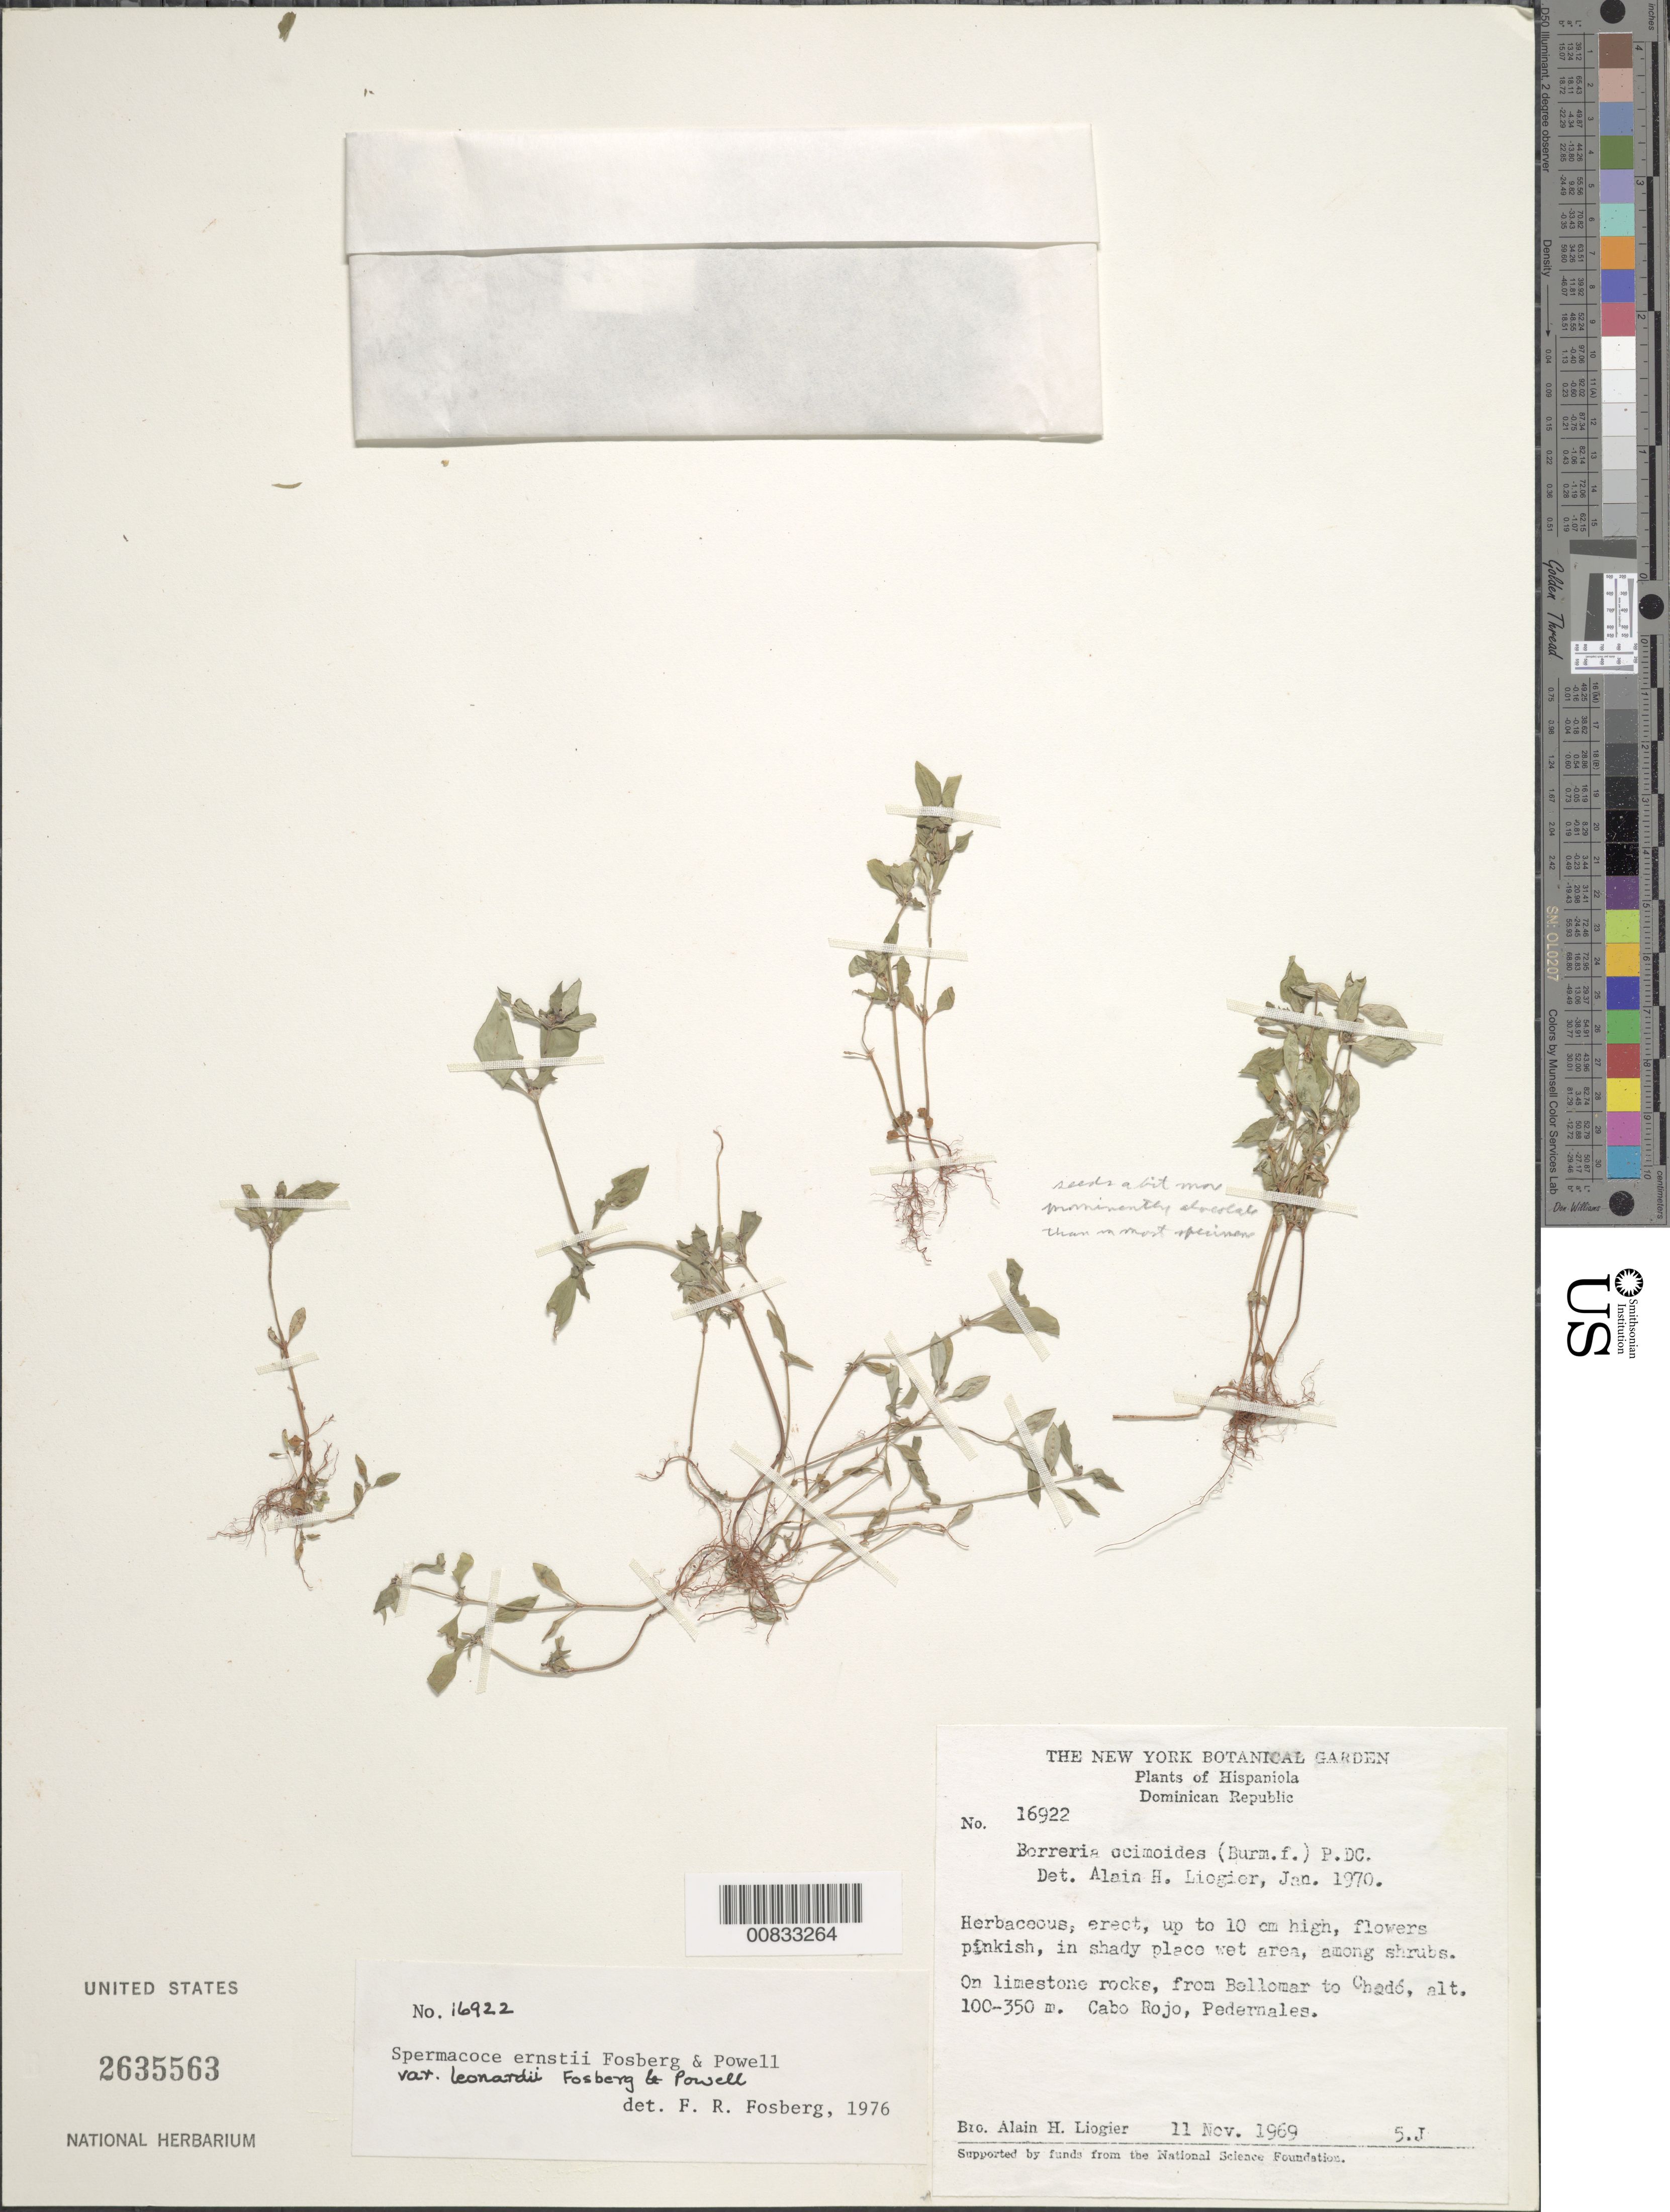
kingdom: Plantae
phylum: Tracheophyta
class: Magnoliopsida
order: Gentianales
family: Rubiaceae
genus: Spermacoce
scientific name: Spermacoce ovalifolia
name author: (M. Martens & Galeotti) Hemsl.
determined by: Fosberg, F. R.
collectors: A. H. Liogier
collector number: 16922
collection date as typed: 11 Nov 1969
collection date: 1969-11-11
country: Dominican Republic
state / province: Pedernales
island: Hispaniola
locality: From Bellomar to Chadó, Cabo Rojo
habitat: In shady place of wet area among shrubs on limestone rocks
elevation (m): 100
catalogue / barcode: US 2635563